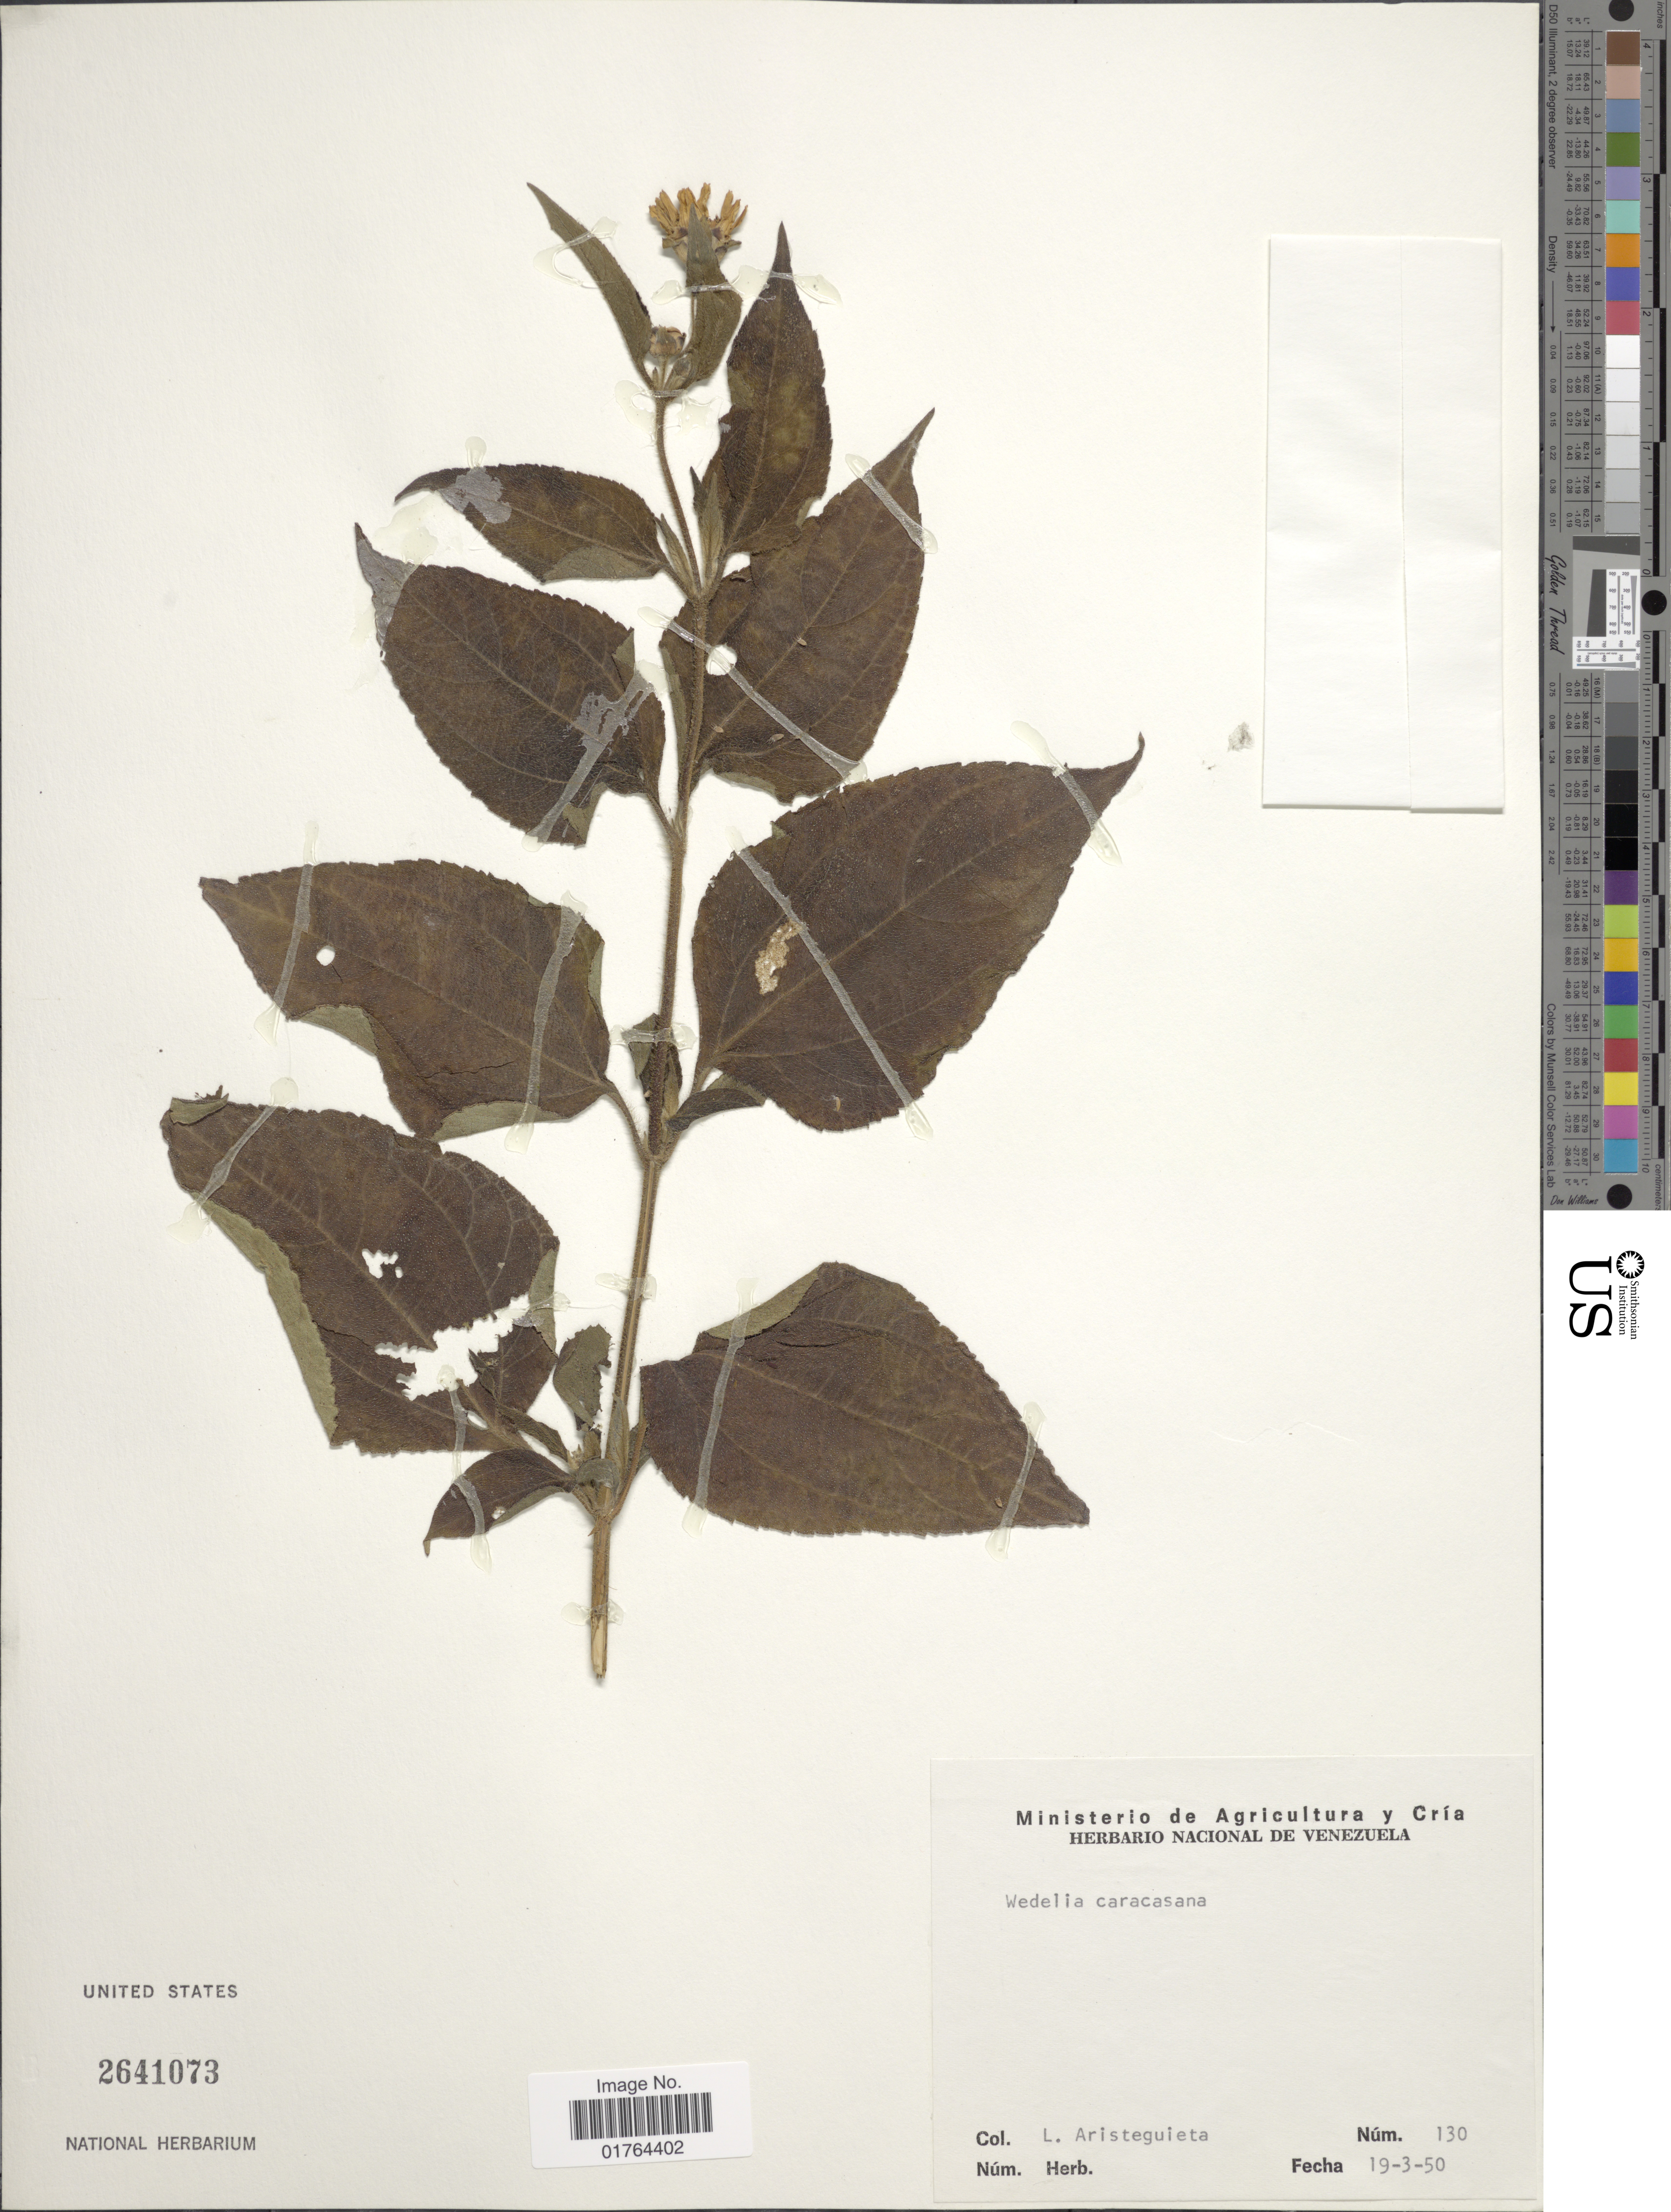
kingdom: Plantae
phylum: Tracheophyta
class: Magnoliopsida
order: Asterales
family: Asteraceae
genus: Wedelia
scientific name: Wedelia calycina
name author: Rich.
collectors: L. Aristeguieta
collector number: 130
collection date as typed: Transcribed d/m/y: 19/3/50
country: Venezuela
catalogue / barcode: US 2641073